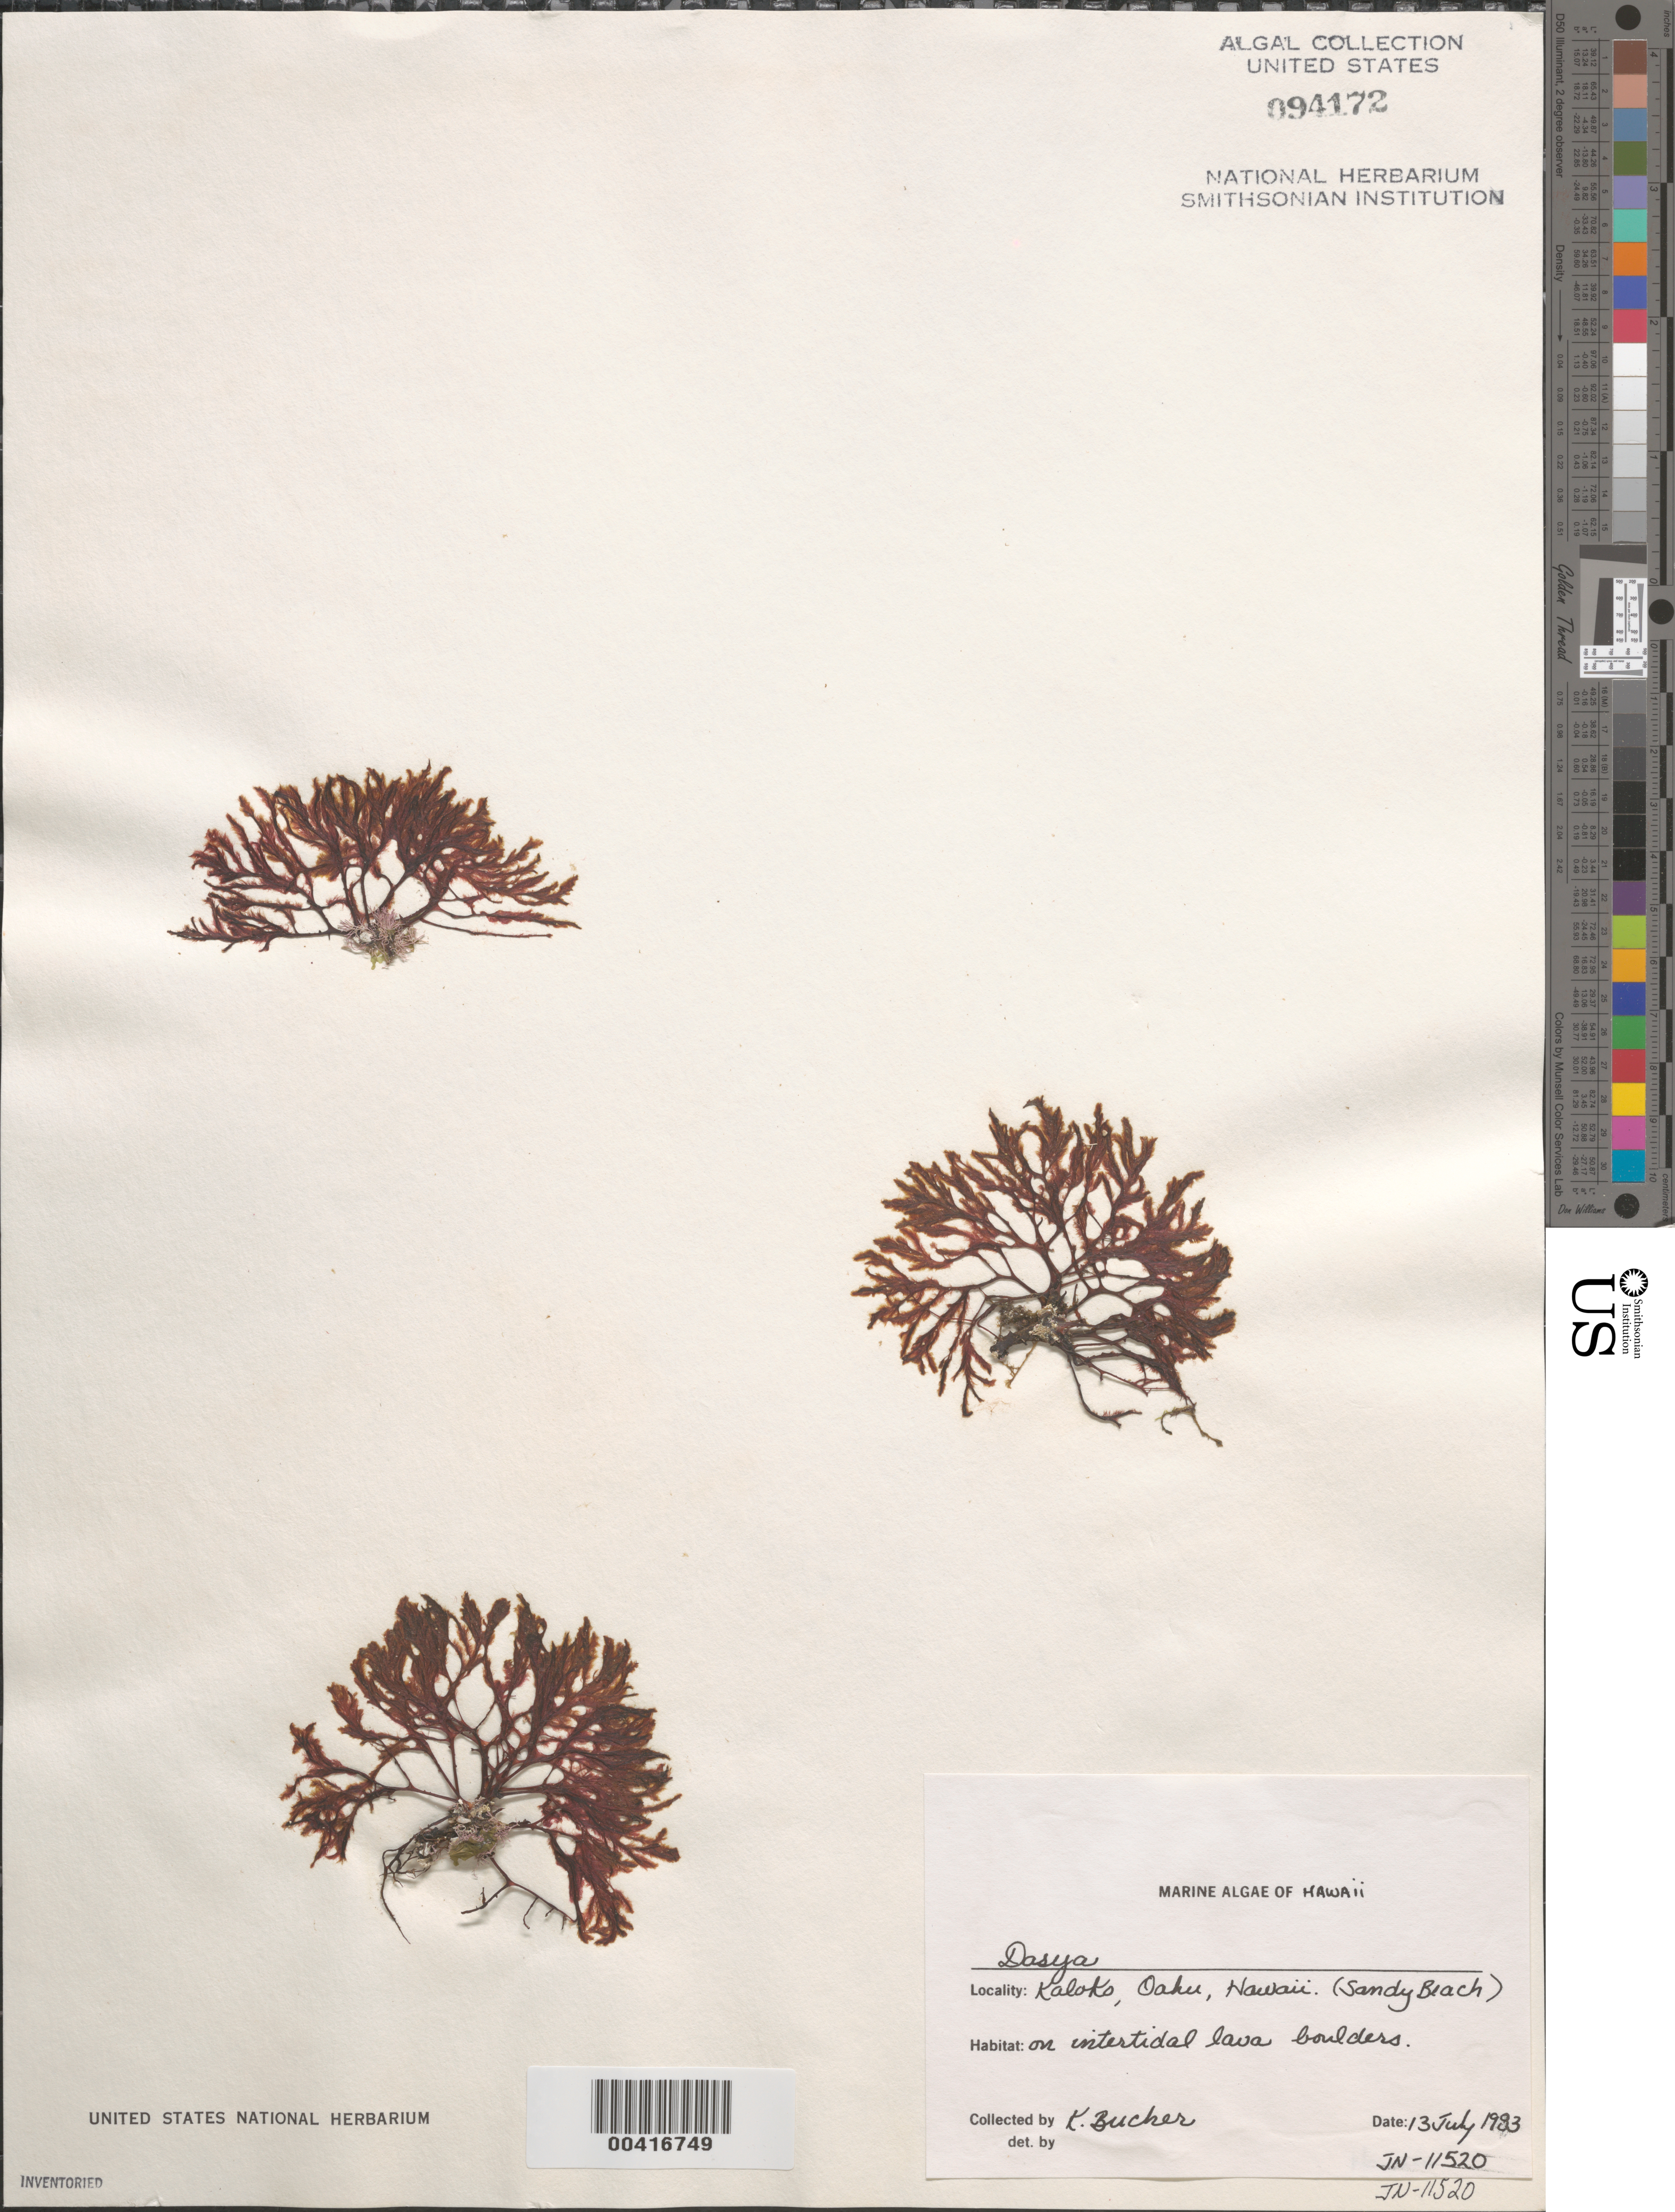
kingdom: Plantae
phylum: Rhodophyta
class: Florideophyceae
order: Ceramiales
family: Dasyaceae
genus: Dasya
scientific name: Dasya sp.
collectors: K. E. Bucher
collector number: Jn-11520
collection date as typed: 13 Jul 1983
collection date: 1983-07-13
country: United States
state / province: Hawaii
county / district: Honolulu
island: Oahu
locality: Kaloko, Sandy Beach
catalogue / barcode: US 94172